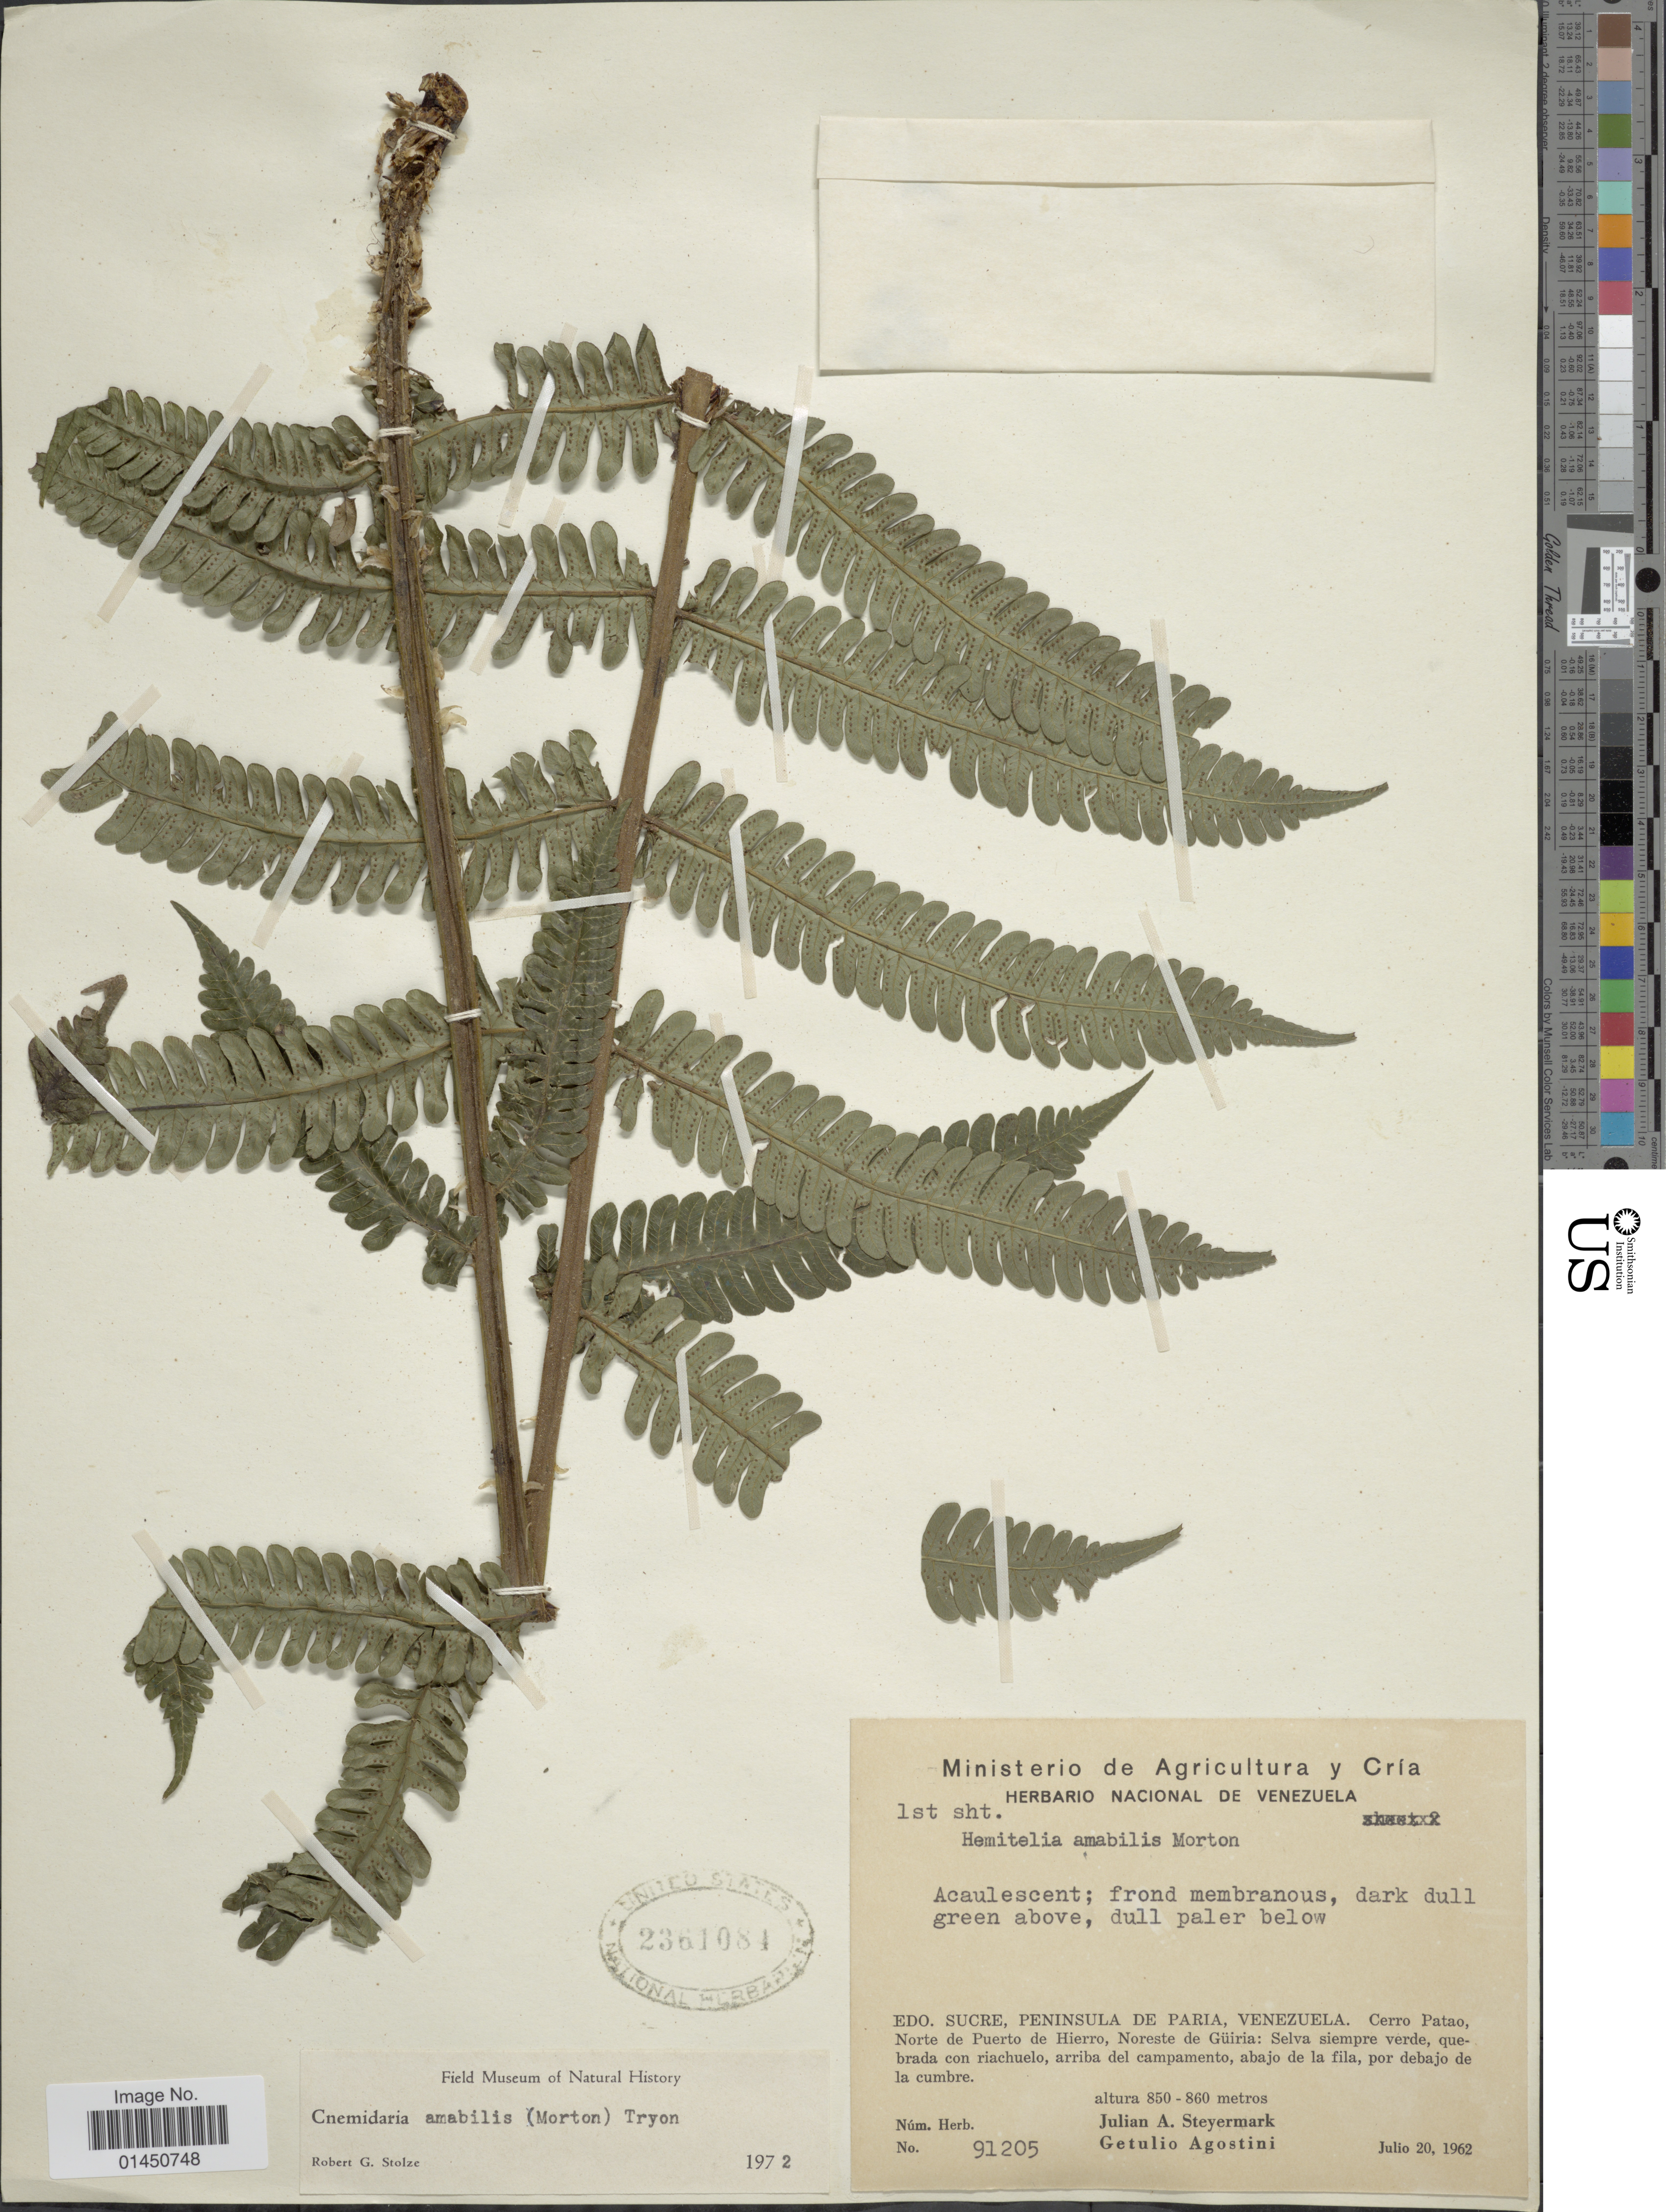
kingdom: Plantae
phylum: Tracheophyta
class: Polypodiopsida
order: Cyatheales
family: Cyatheaceae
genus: Cyathea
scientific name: Cyathea amabilis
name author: (C.V. Morton) Lehnert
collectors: J. Steyermark & G. Agostini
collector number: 91205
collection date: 1962-07-20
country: Venezuela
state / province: Sucre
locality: Peninsula de Paria, Cerro Patao, Norte de Puerto de Hierro, Noreste de Guiria: Selva siempre verde, quebrada con riachuelo, arriba del campamento, abajo de la fila, por debajo de la cumbre.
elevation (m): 850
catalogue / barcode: US 2361084